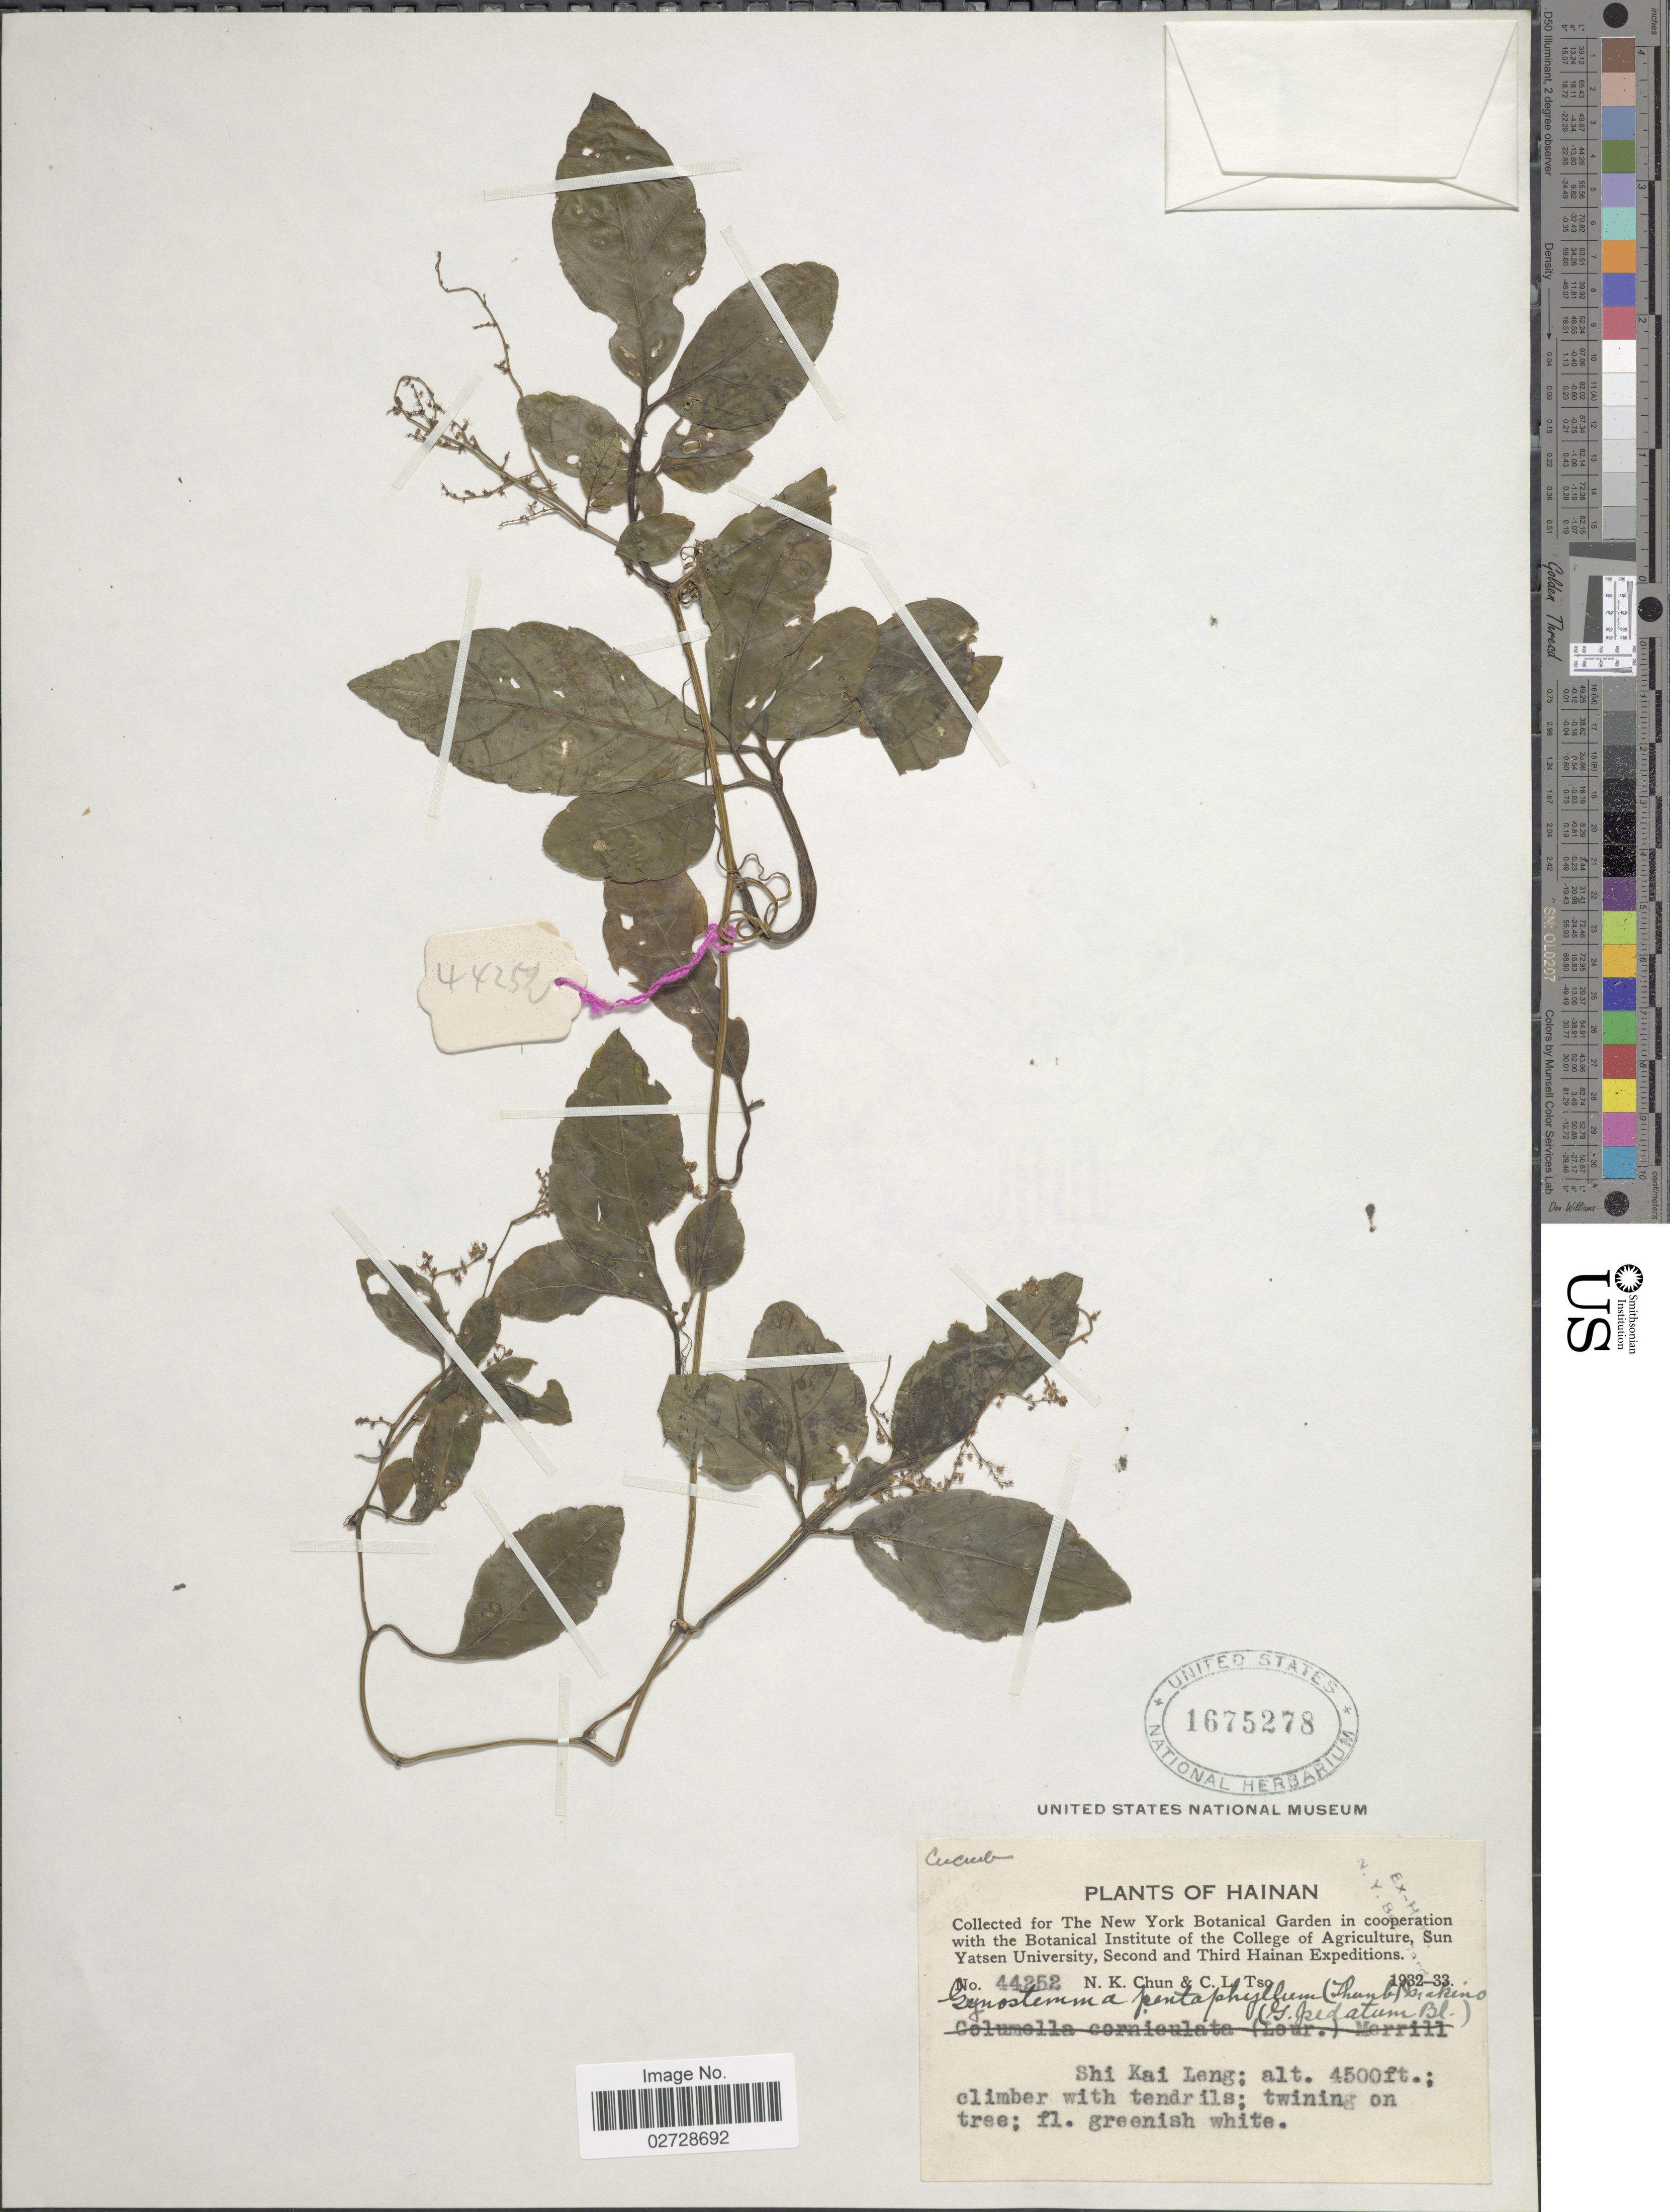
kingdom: Plantae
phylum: Tracheophyta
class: Magnoliopsida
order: Cucurbitales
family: Cucurbitaceae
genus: Gynostemma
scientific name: Gynostemma pentaphyllum var. pentaphyllum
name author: (Thunb.) Makino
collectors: N. K. Chun & C. Tso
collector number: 44252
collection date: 1932/1933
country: China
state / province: Hainan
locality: Shi Kai Leng.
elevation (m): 1372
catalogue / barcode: US 1675278